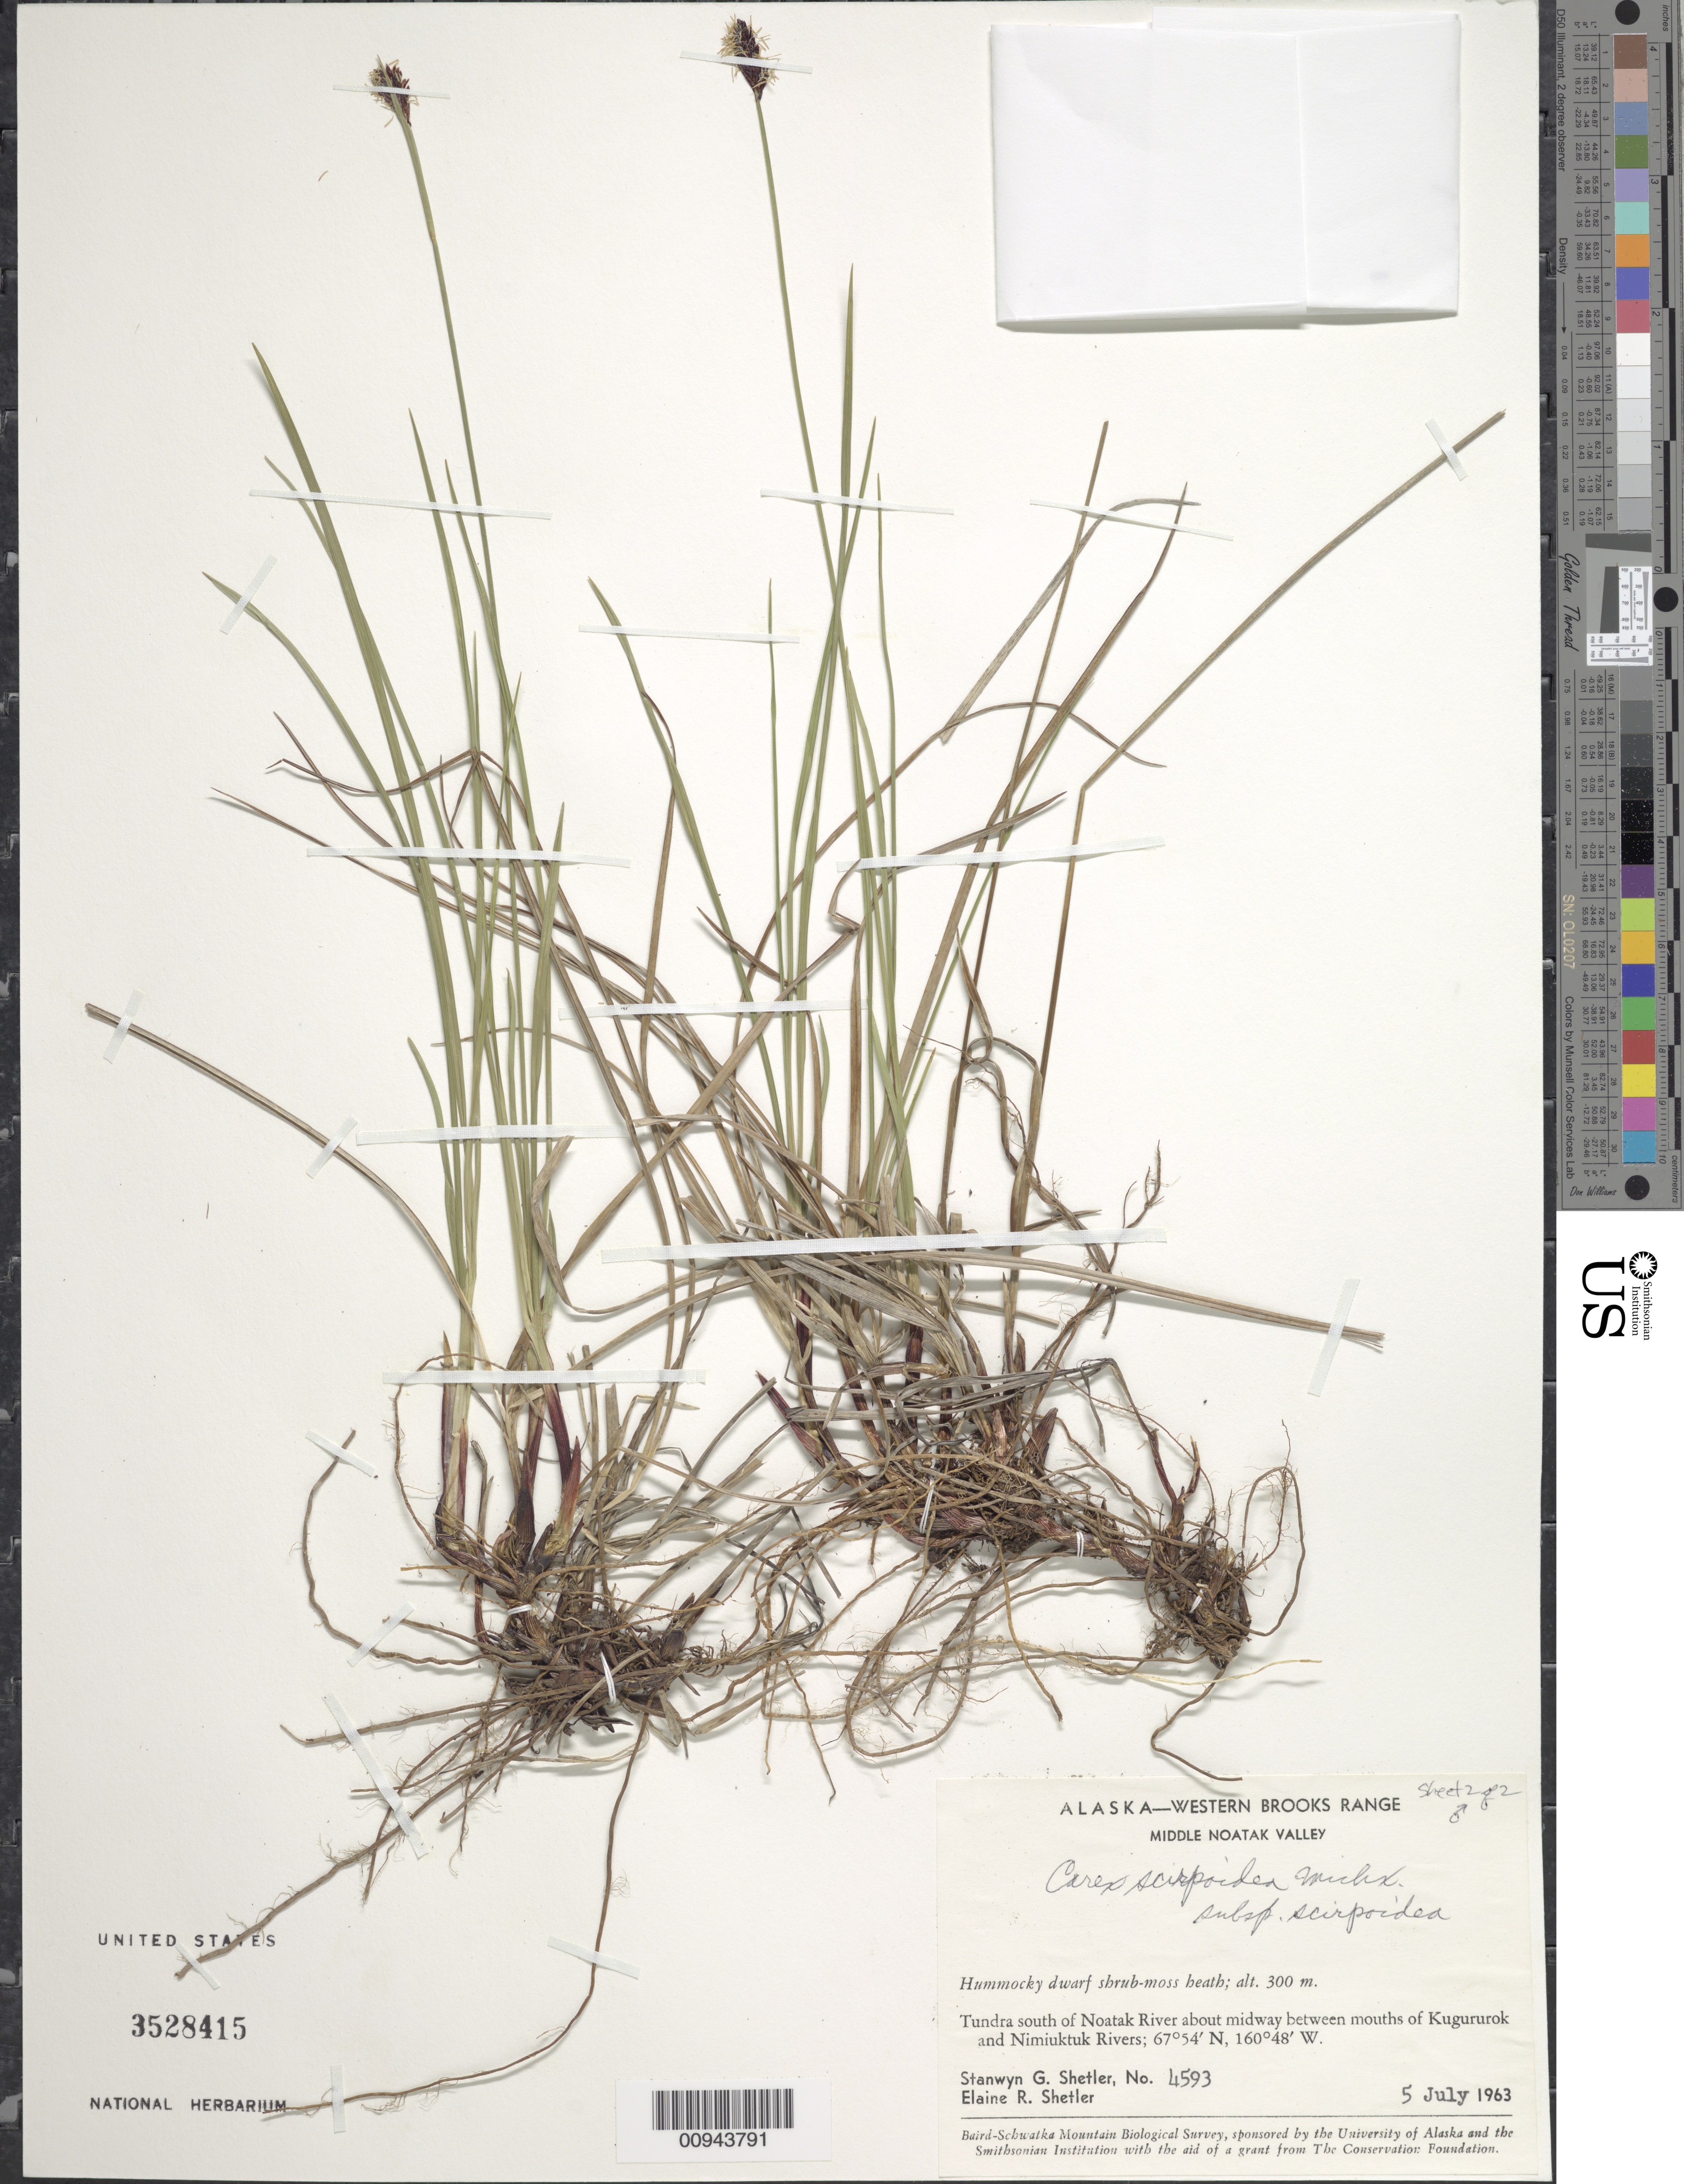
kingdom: Plantae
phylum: Tracheophyta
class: Liliopsida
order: Poales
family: Cyperaceae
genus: Carex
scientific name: Carex scirpoidea subsp. scirpoidea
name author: Michx.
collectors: S. Shetler & E. R. Shetler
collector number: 4593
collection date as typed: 05 Jul 1963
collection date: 1963-07-05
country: United States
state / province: Alaska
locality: S of Noatak River about midway between mouths of Kugururok and Nimiuktuk Rivers. Western Brooks Range, Middle Noatak Valley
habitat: Tundra. Hummocky dwarf shrub-moss heath.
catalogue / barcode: US 3528415